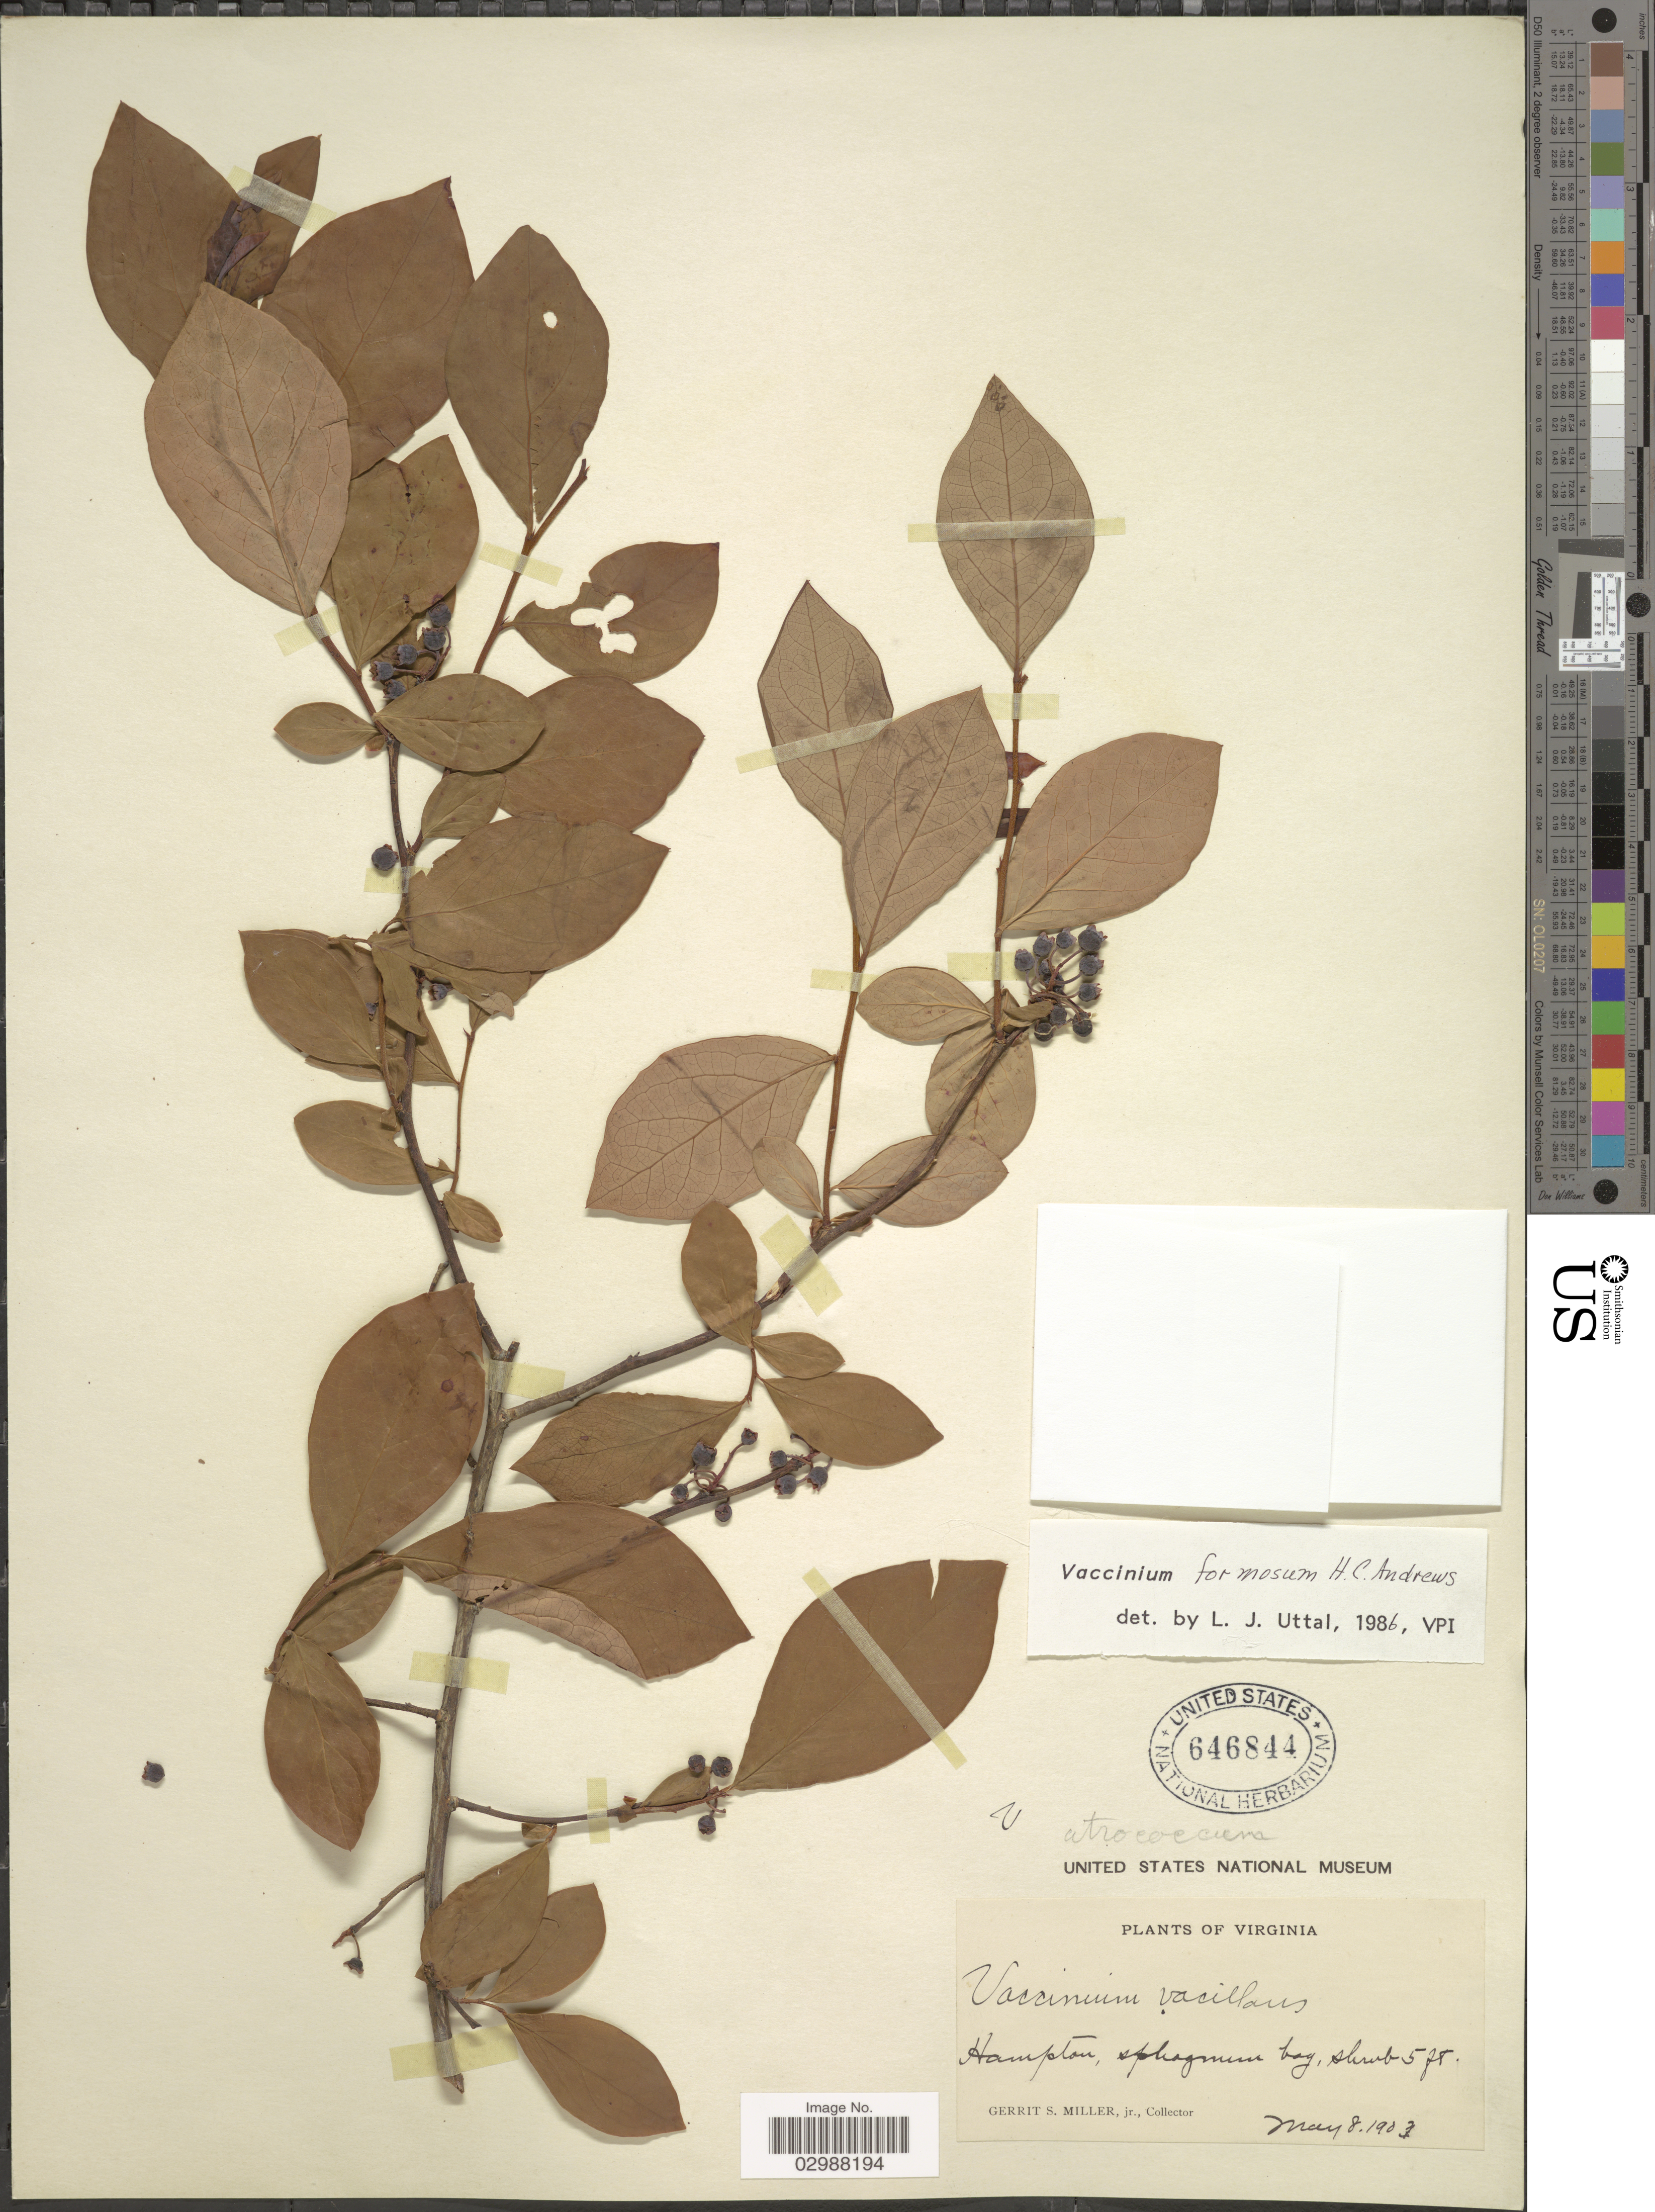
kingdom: Plantae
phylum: Tracheophyta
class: Magnoliopsida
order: Ericales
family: Ericaceae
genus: Vaccinium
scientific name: Vaccinium formosum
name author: Andrews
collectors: G. S. Miller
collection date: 1903-05-08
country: United States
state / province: Virginia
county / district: City of Hampton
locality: Hampton, sphagum bay.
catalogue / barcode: US 646844